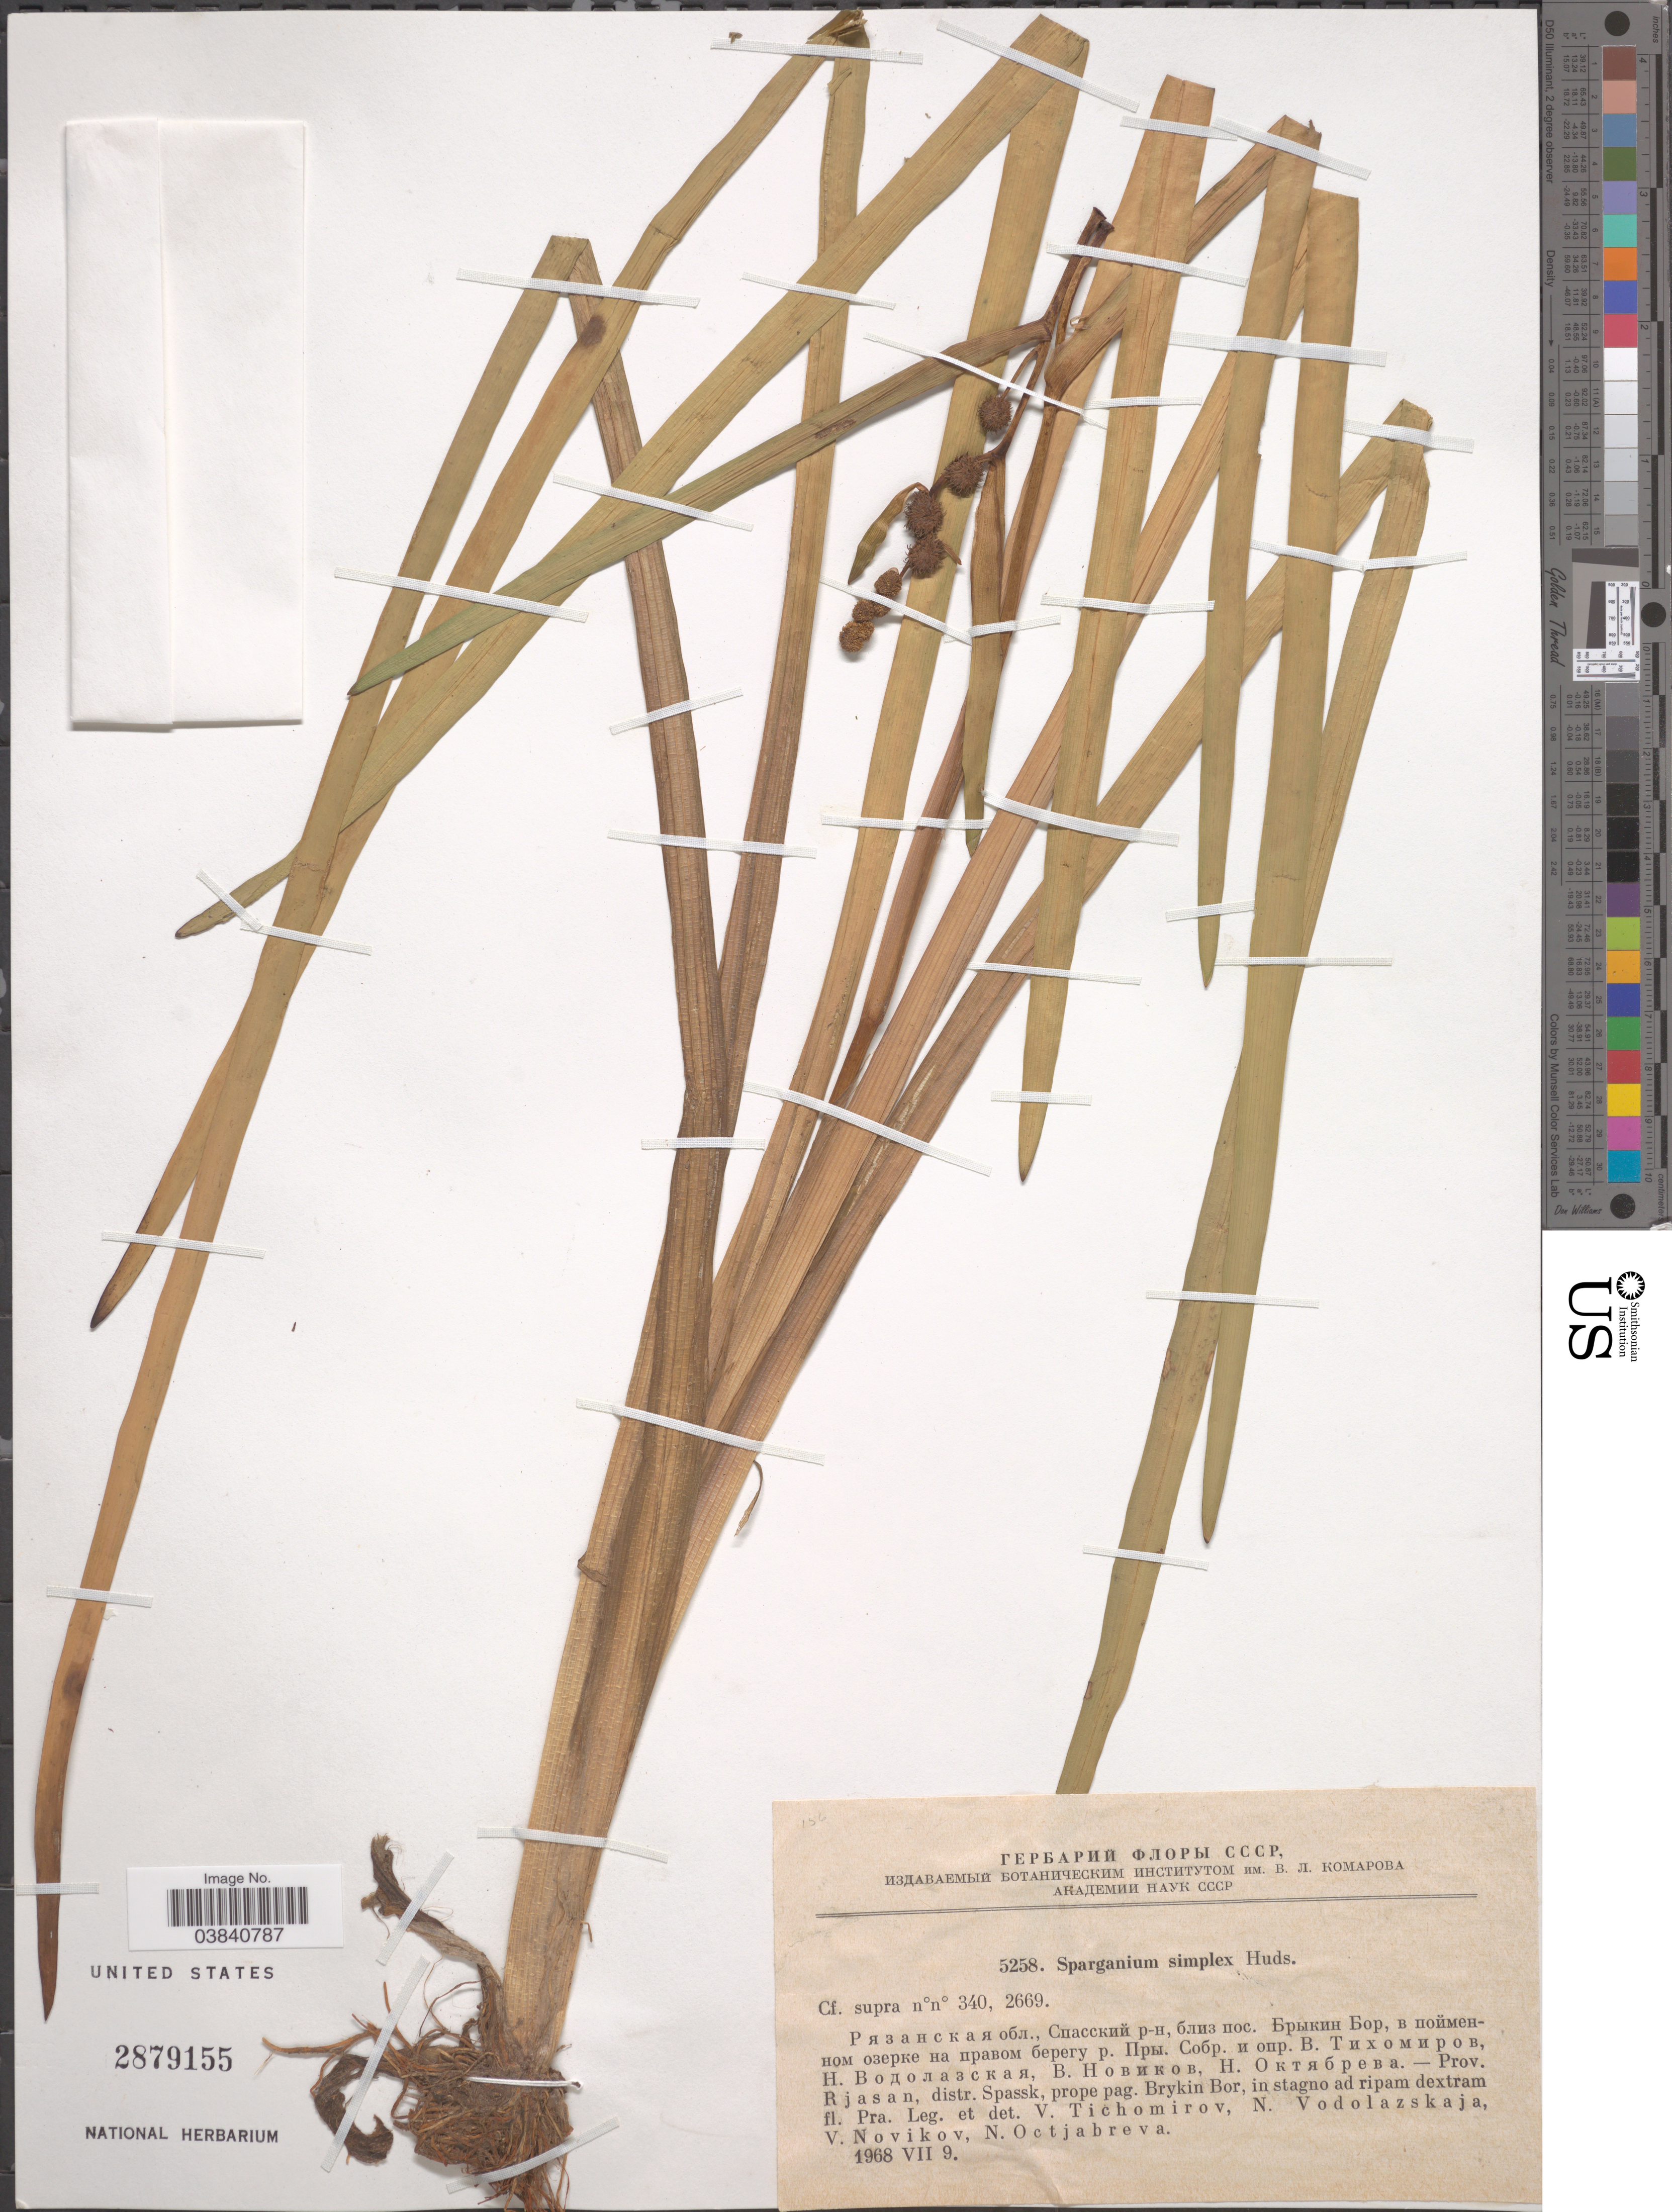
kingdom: Plantae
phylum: Tracheophyta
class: Liliopsida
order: Poales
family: Typhaceae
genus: Sparganium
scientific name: Sparganium simplex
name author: Huds.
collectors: V. Tichomirov, N. Vodolazskaja, V. Novikov & N. Octjabreva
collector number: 5258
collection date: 1968-07-09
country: Russian Federation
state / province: Ryazan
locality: Prov. Rjasan, distr. Spassk, prope pag. Brykin Bor, in stagno ad ripam dextram fl. Pra.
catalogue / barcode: US 2879155